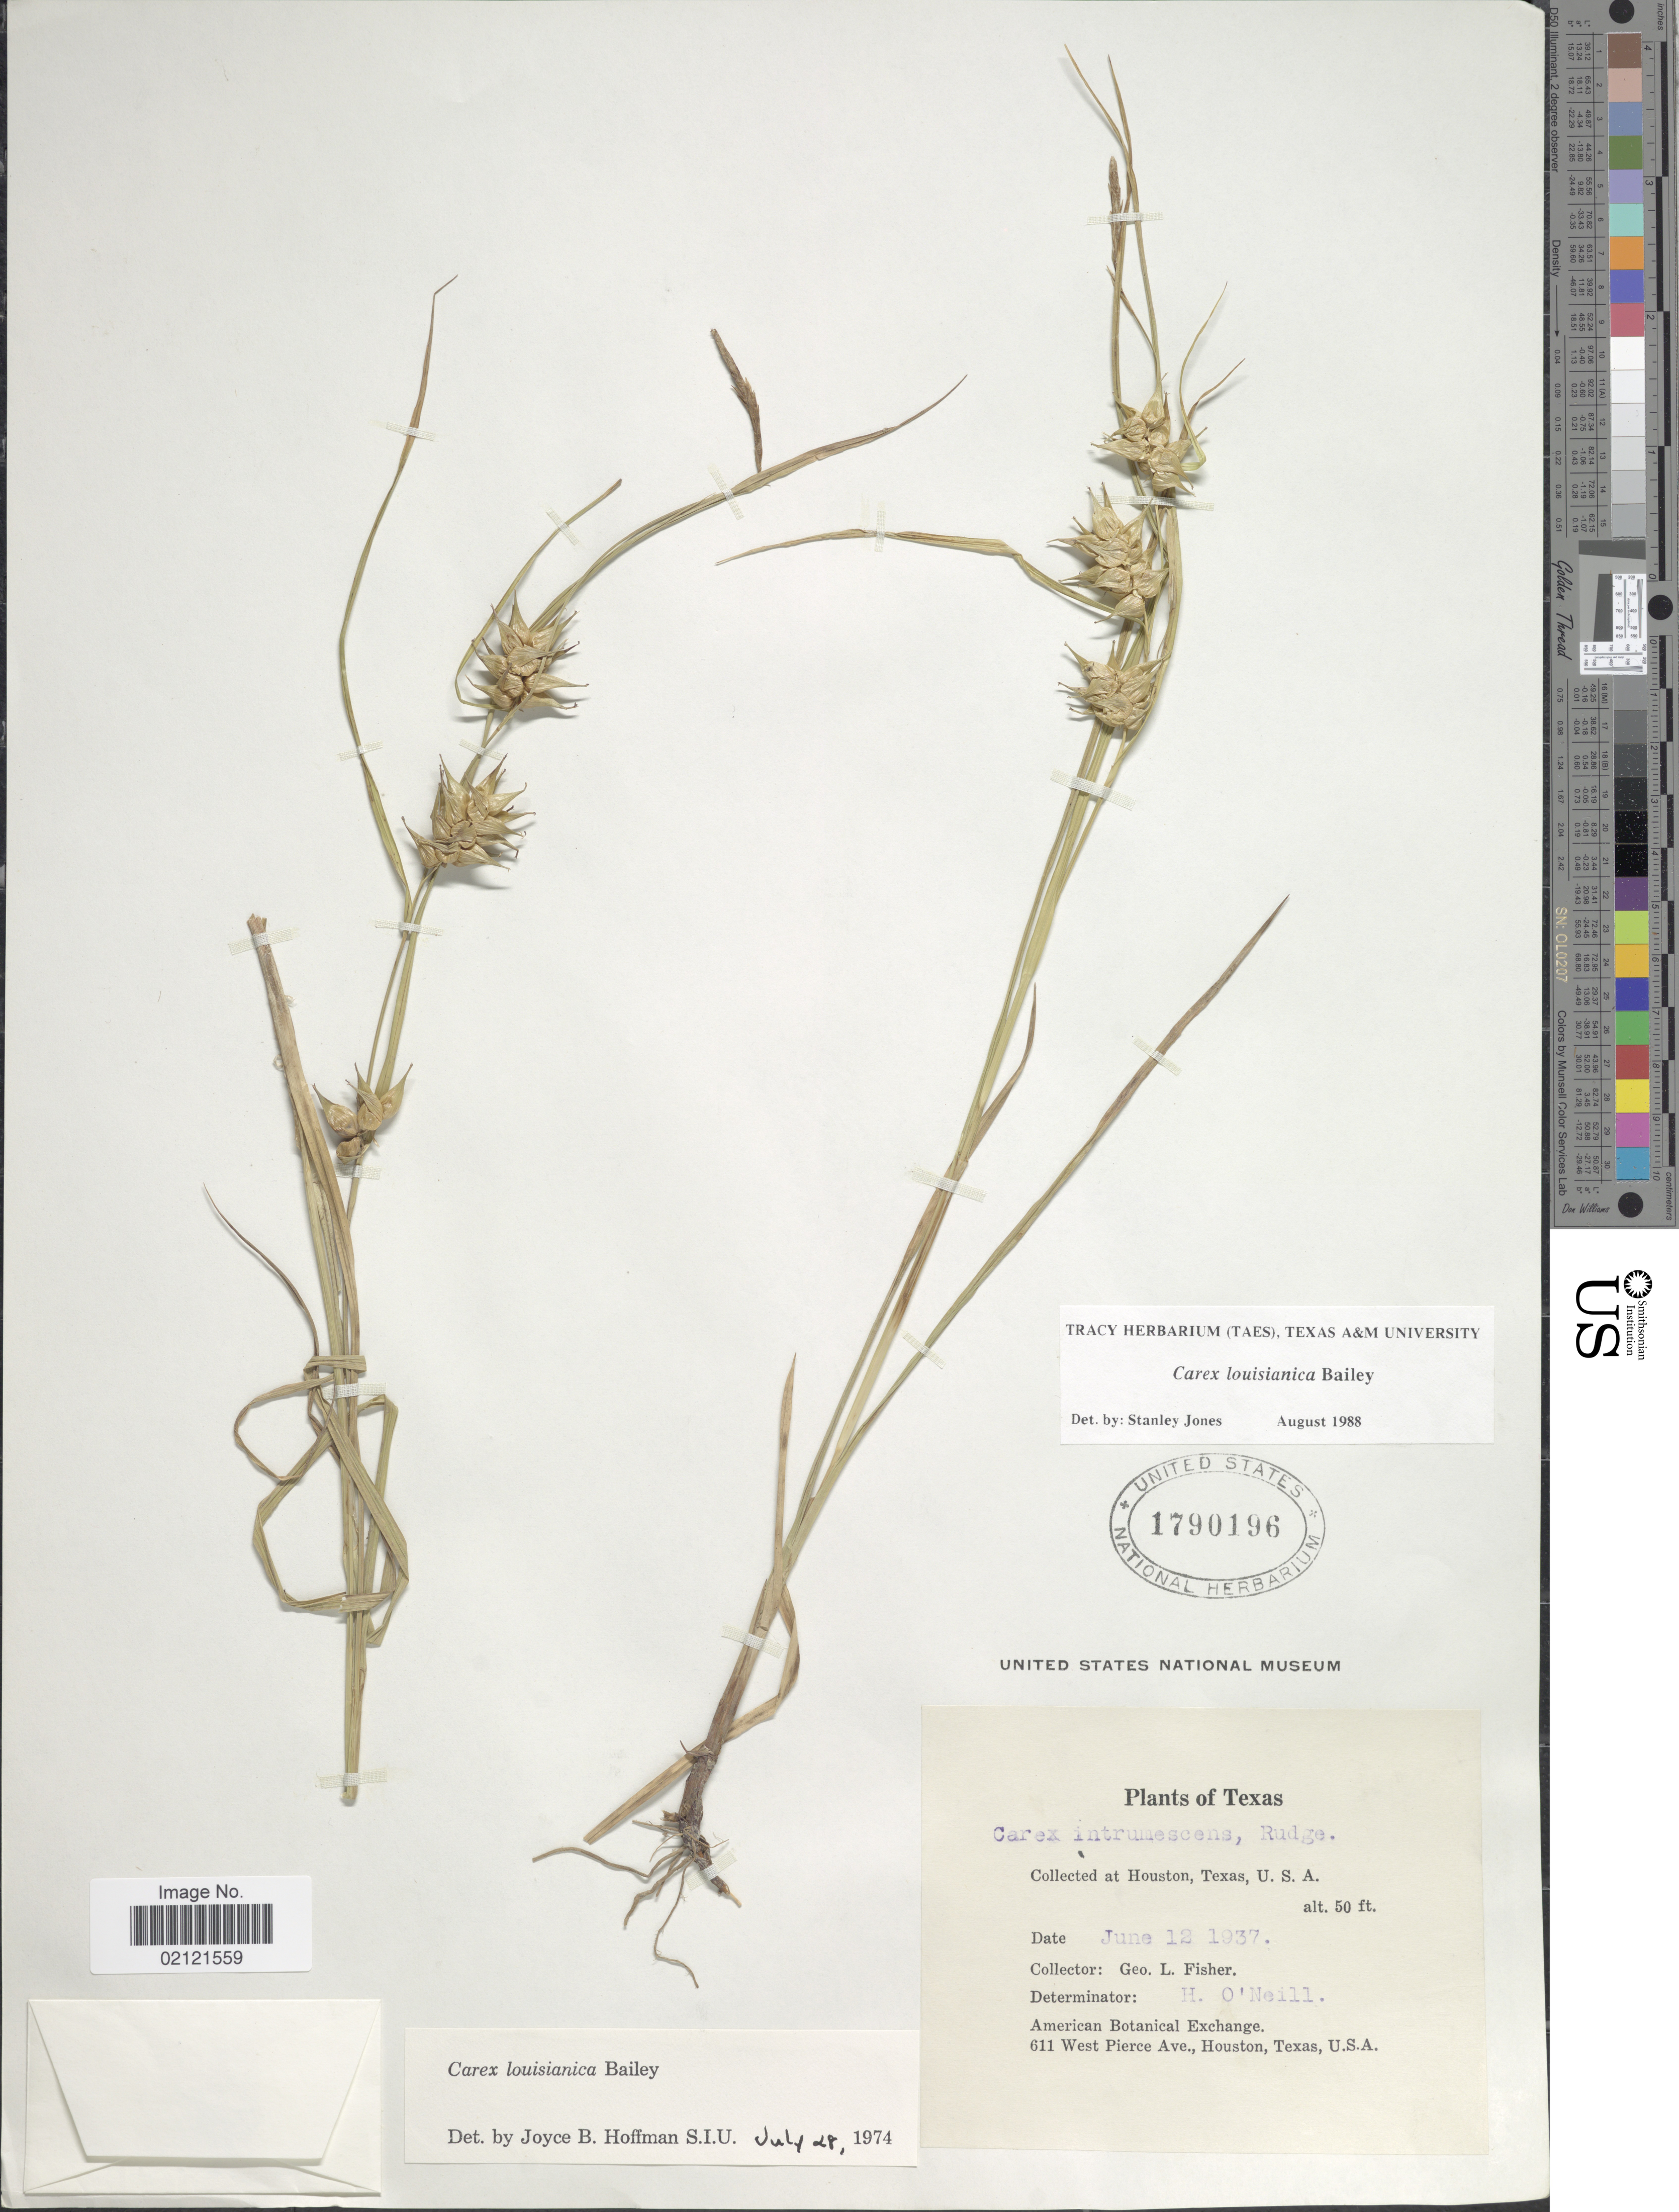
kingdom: Plantae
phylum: Tracheophyta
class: Liliopsida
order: Poales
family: Cyperaceae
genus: Carex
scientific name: Carex louisianica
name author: L.H. Bailey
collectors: G. L. Fisher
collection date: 1937-06-12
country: United States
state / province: Texas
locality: Houston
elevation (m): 15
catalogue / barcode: US 1790196